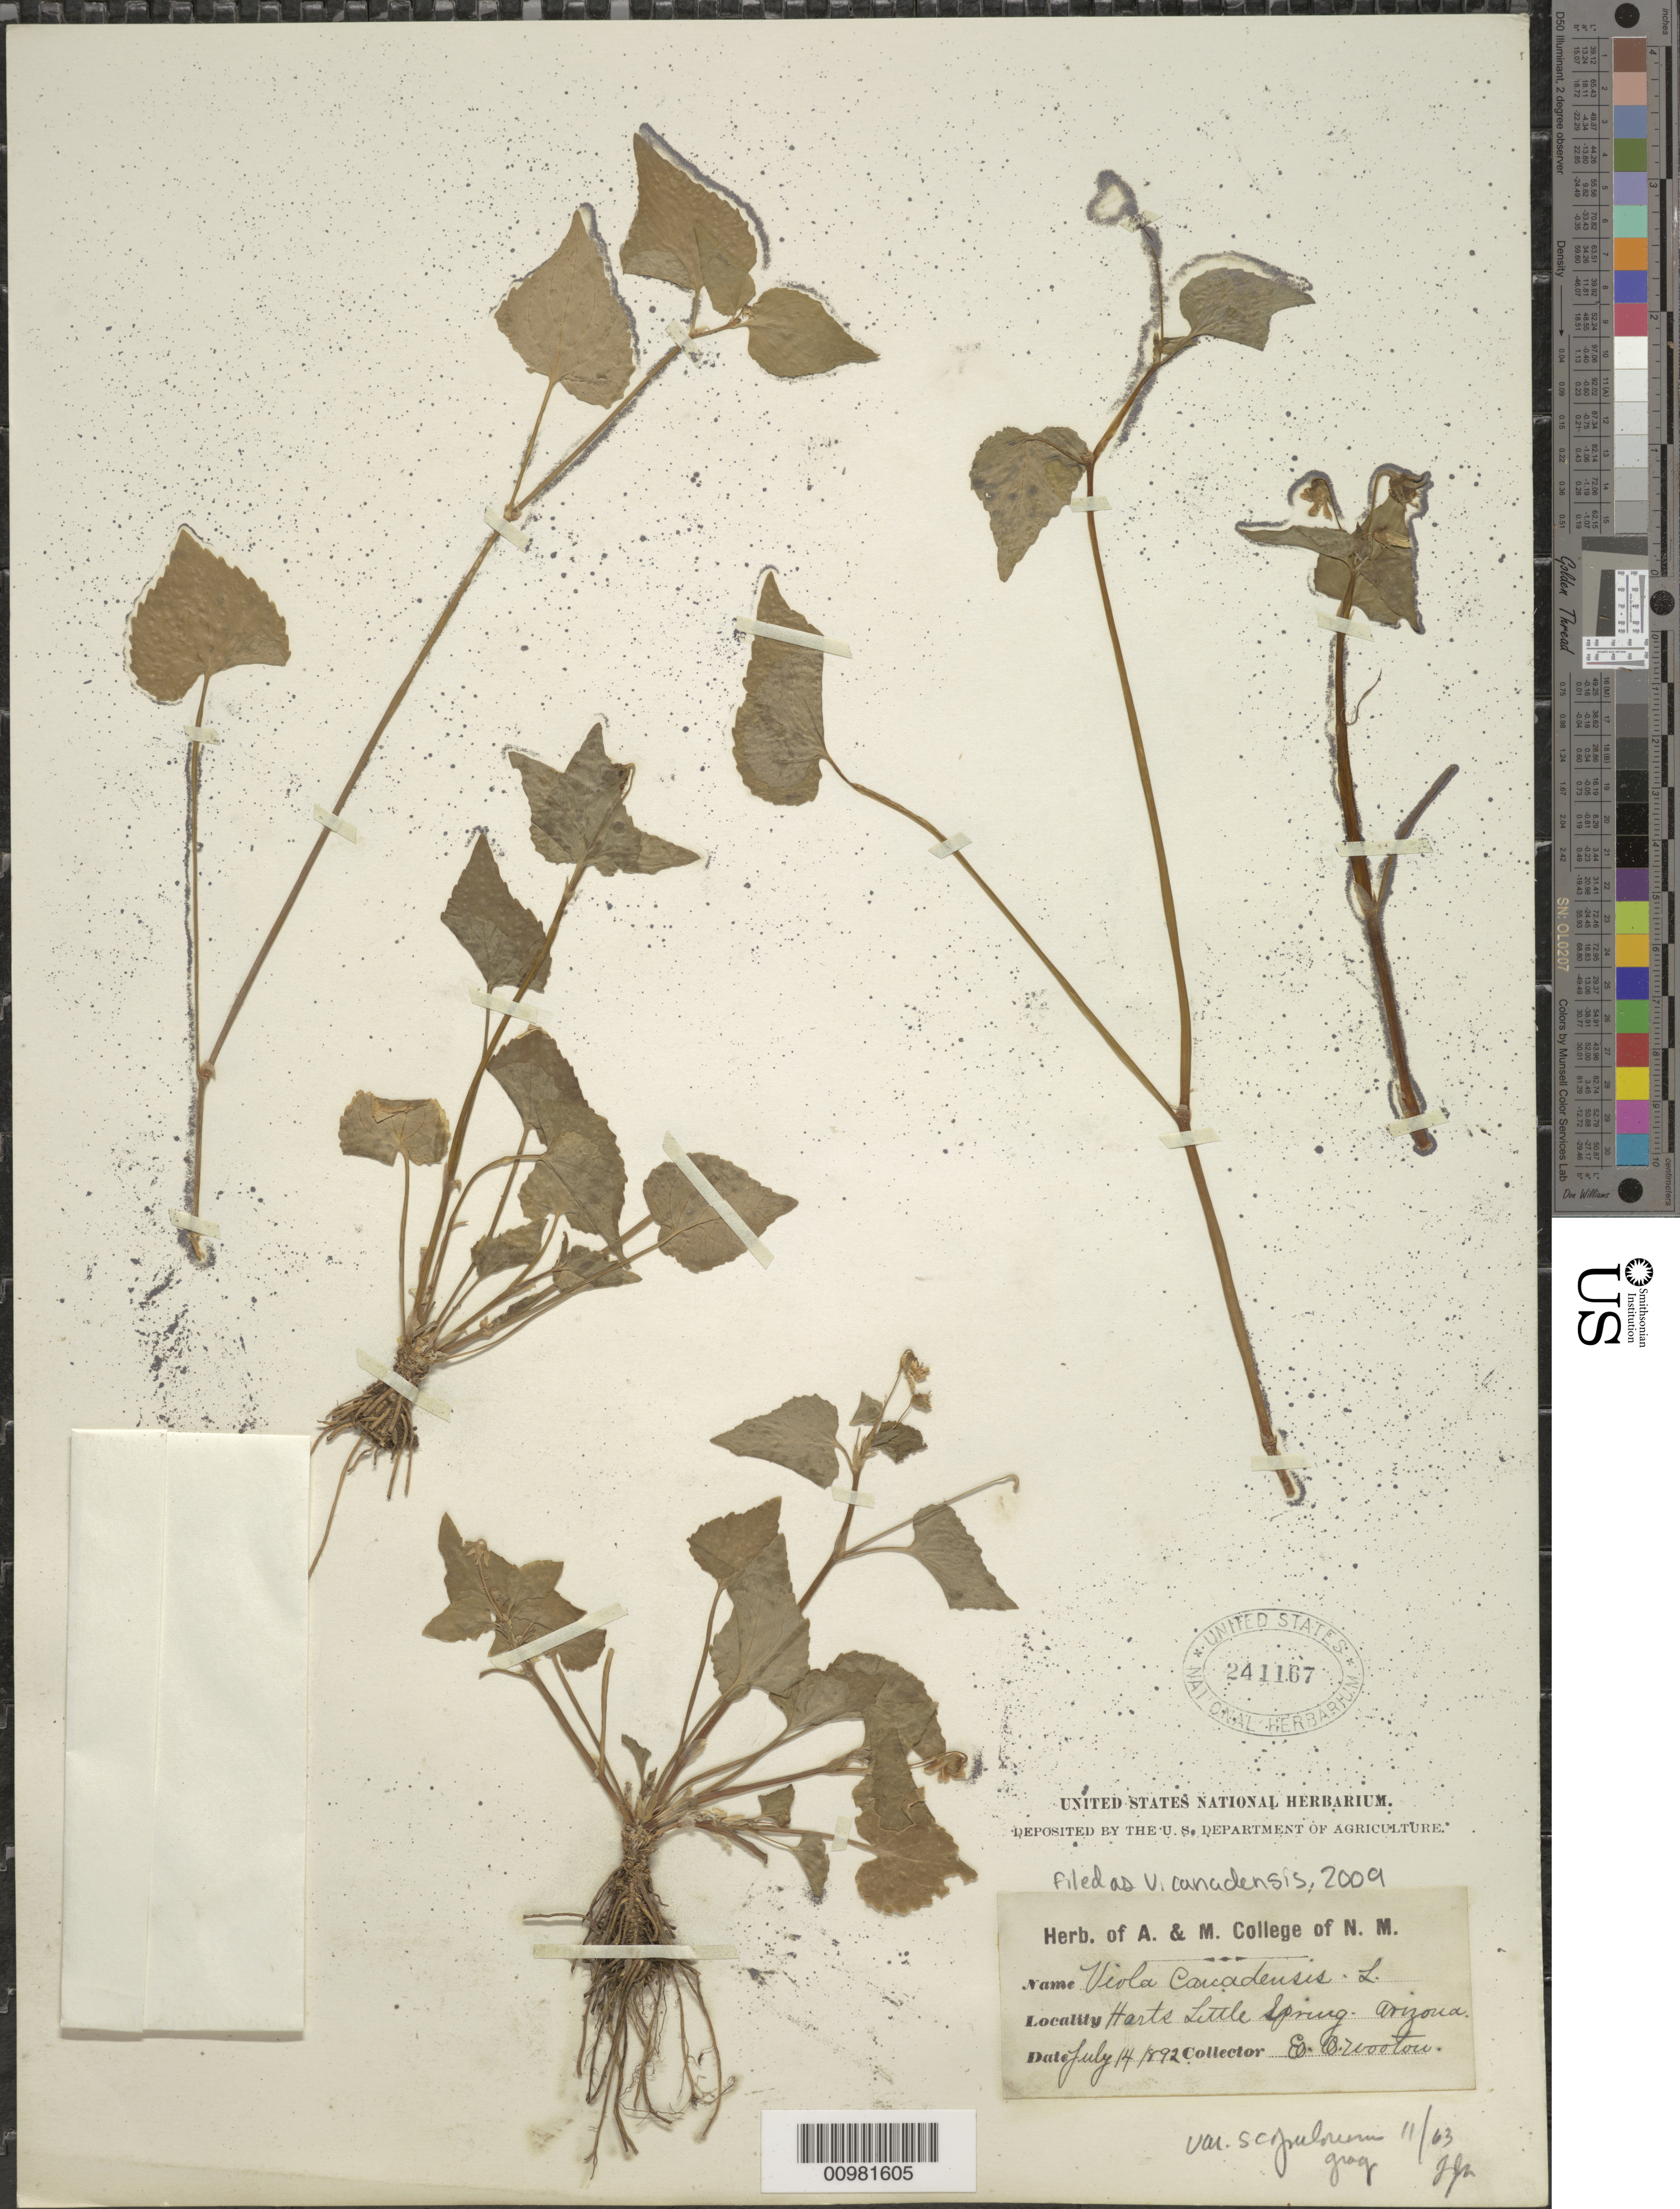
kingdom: Plantae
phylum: Tracheophyta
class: Magnoliopsida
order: Malpighiales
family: Violaceae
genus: Viola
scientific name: Viola canadensis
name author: L.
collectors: E. O. Wooton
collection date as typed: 14 Jul 1892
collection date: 1892-07-14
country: United States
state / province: Arizona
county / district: Coconino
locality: Little Spring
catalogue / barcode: US 241167